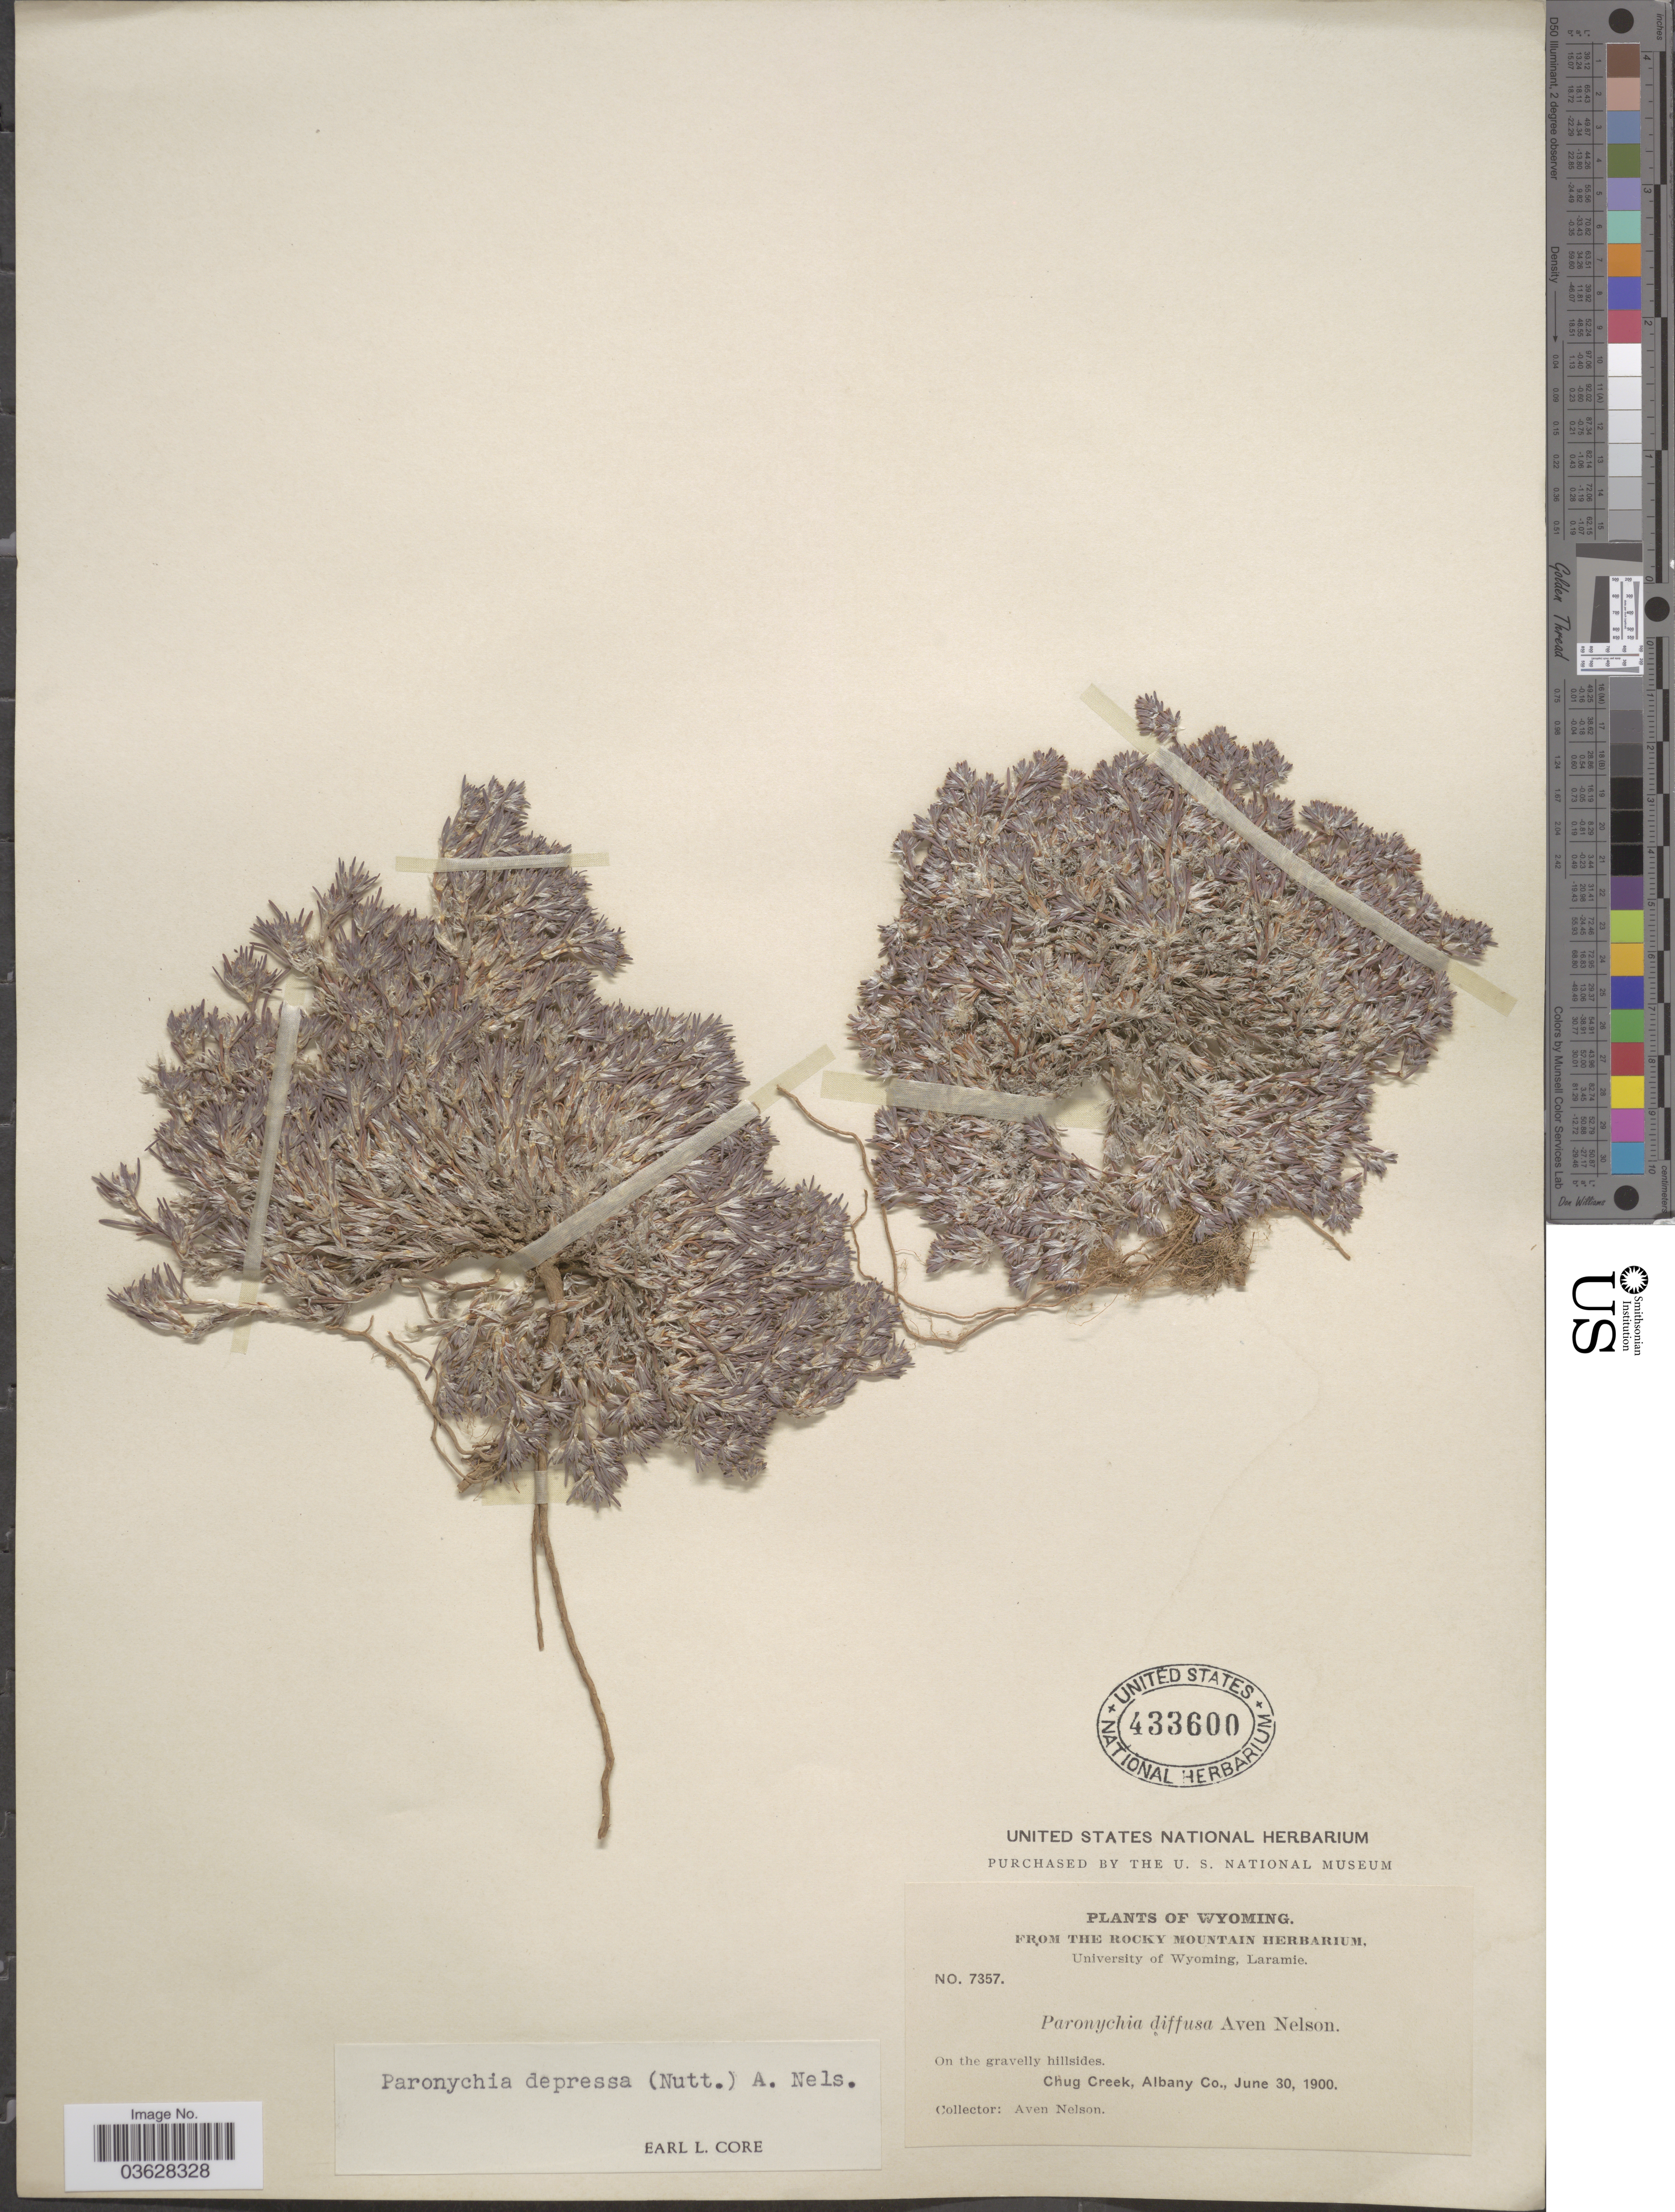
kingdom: Plantae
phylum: Tracheophyta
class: Magnoliopsida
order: Caryophyllales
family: Caryophyllaceae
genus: Paronychia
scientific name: Paronychia depressa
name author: (Torr. & A. Gray) Nutt. ex A. Nelson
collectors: A. Nelson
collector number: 7357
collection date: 1900-06-30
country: United States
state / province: Wyoming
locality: Chug Creek, Albany Co.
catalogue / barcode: US 433600